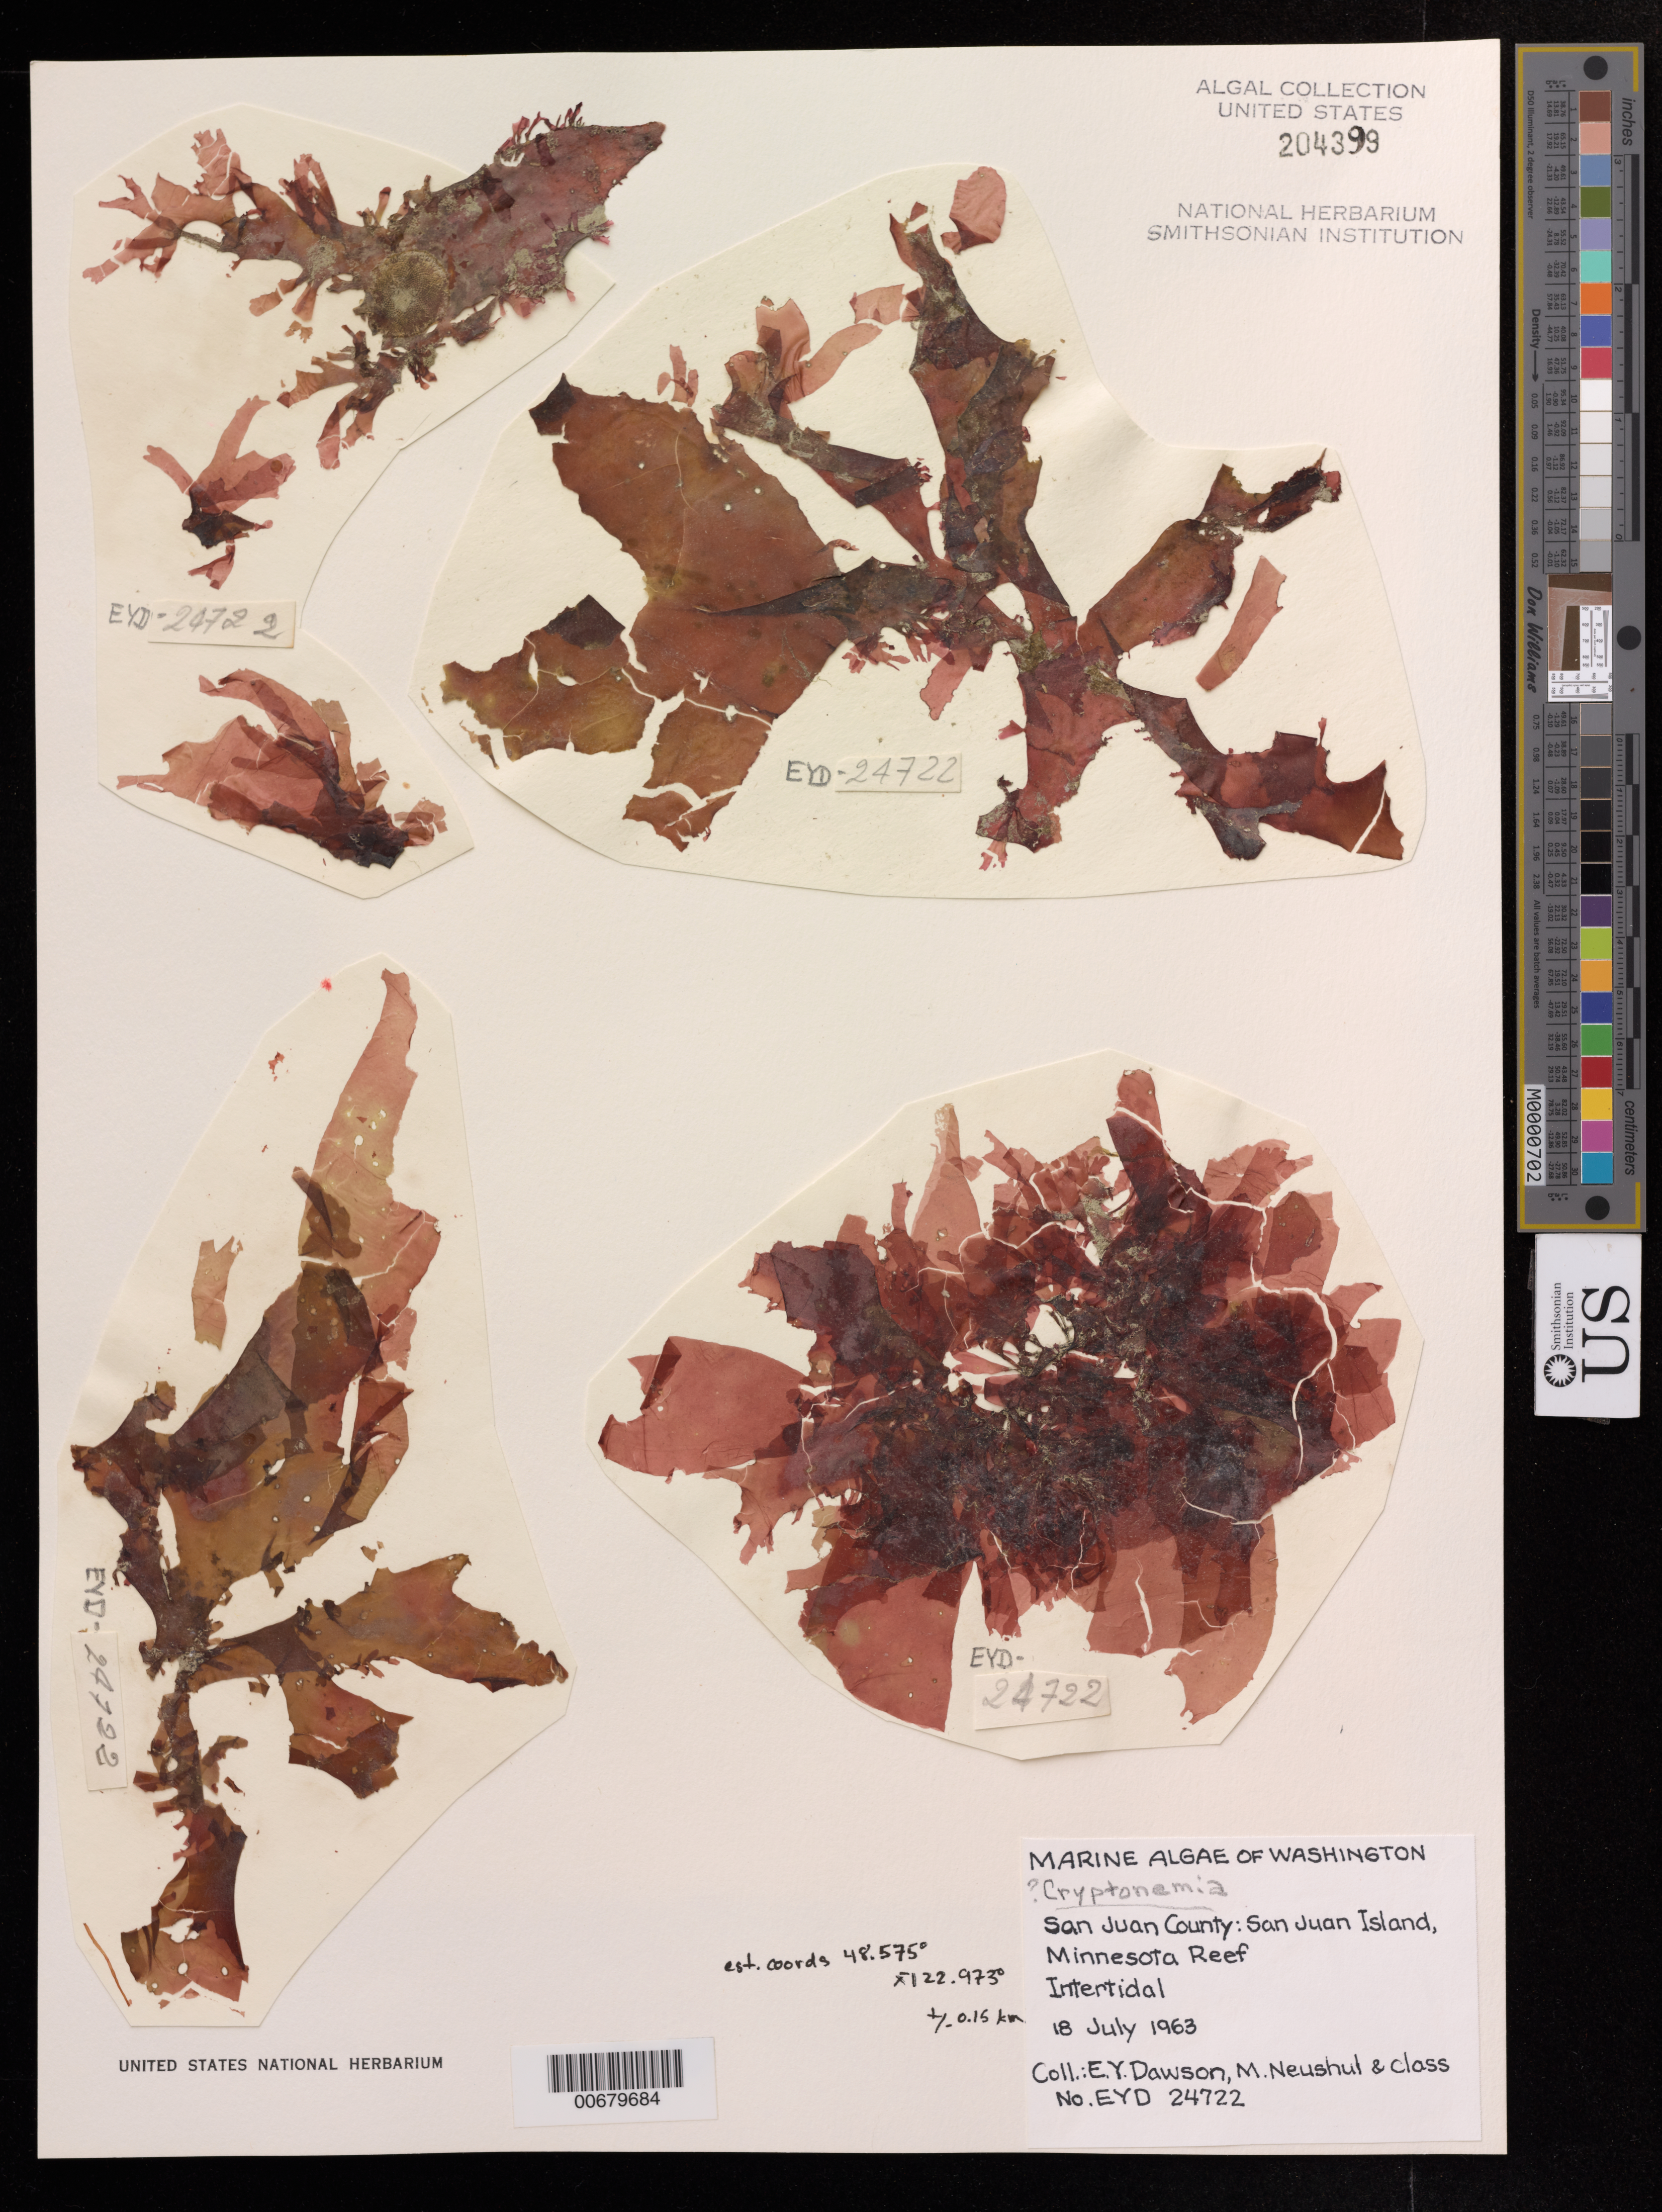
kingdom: Plantae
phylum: Rhodophyta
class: Florideophyceae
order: Halymeniales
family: Halymeniaceae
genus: Cryptonemia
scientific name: Cryptonemia sp.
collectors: E. Y. Dawson, M. Neushul & Class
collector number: EYD 24722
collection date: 1963-07-18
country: United States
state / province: Washington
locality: San Juan County: San Juan Island, Minnesota Reef.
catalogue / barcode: US 204399